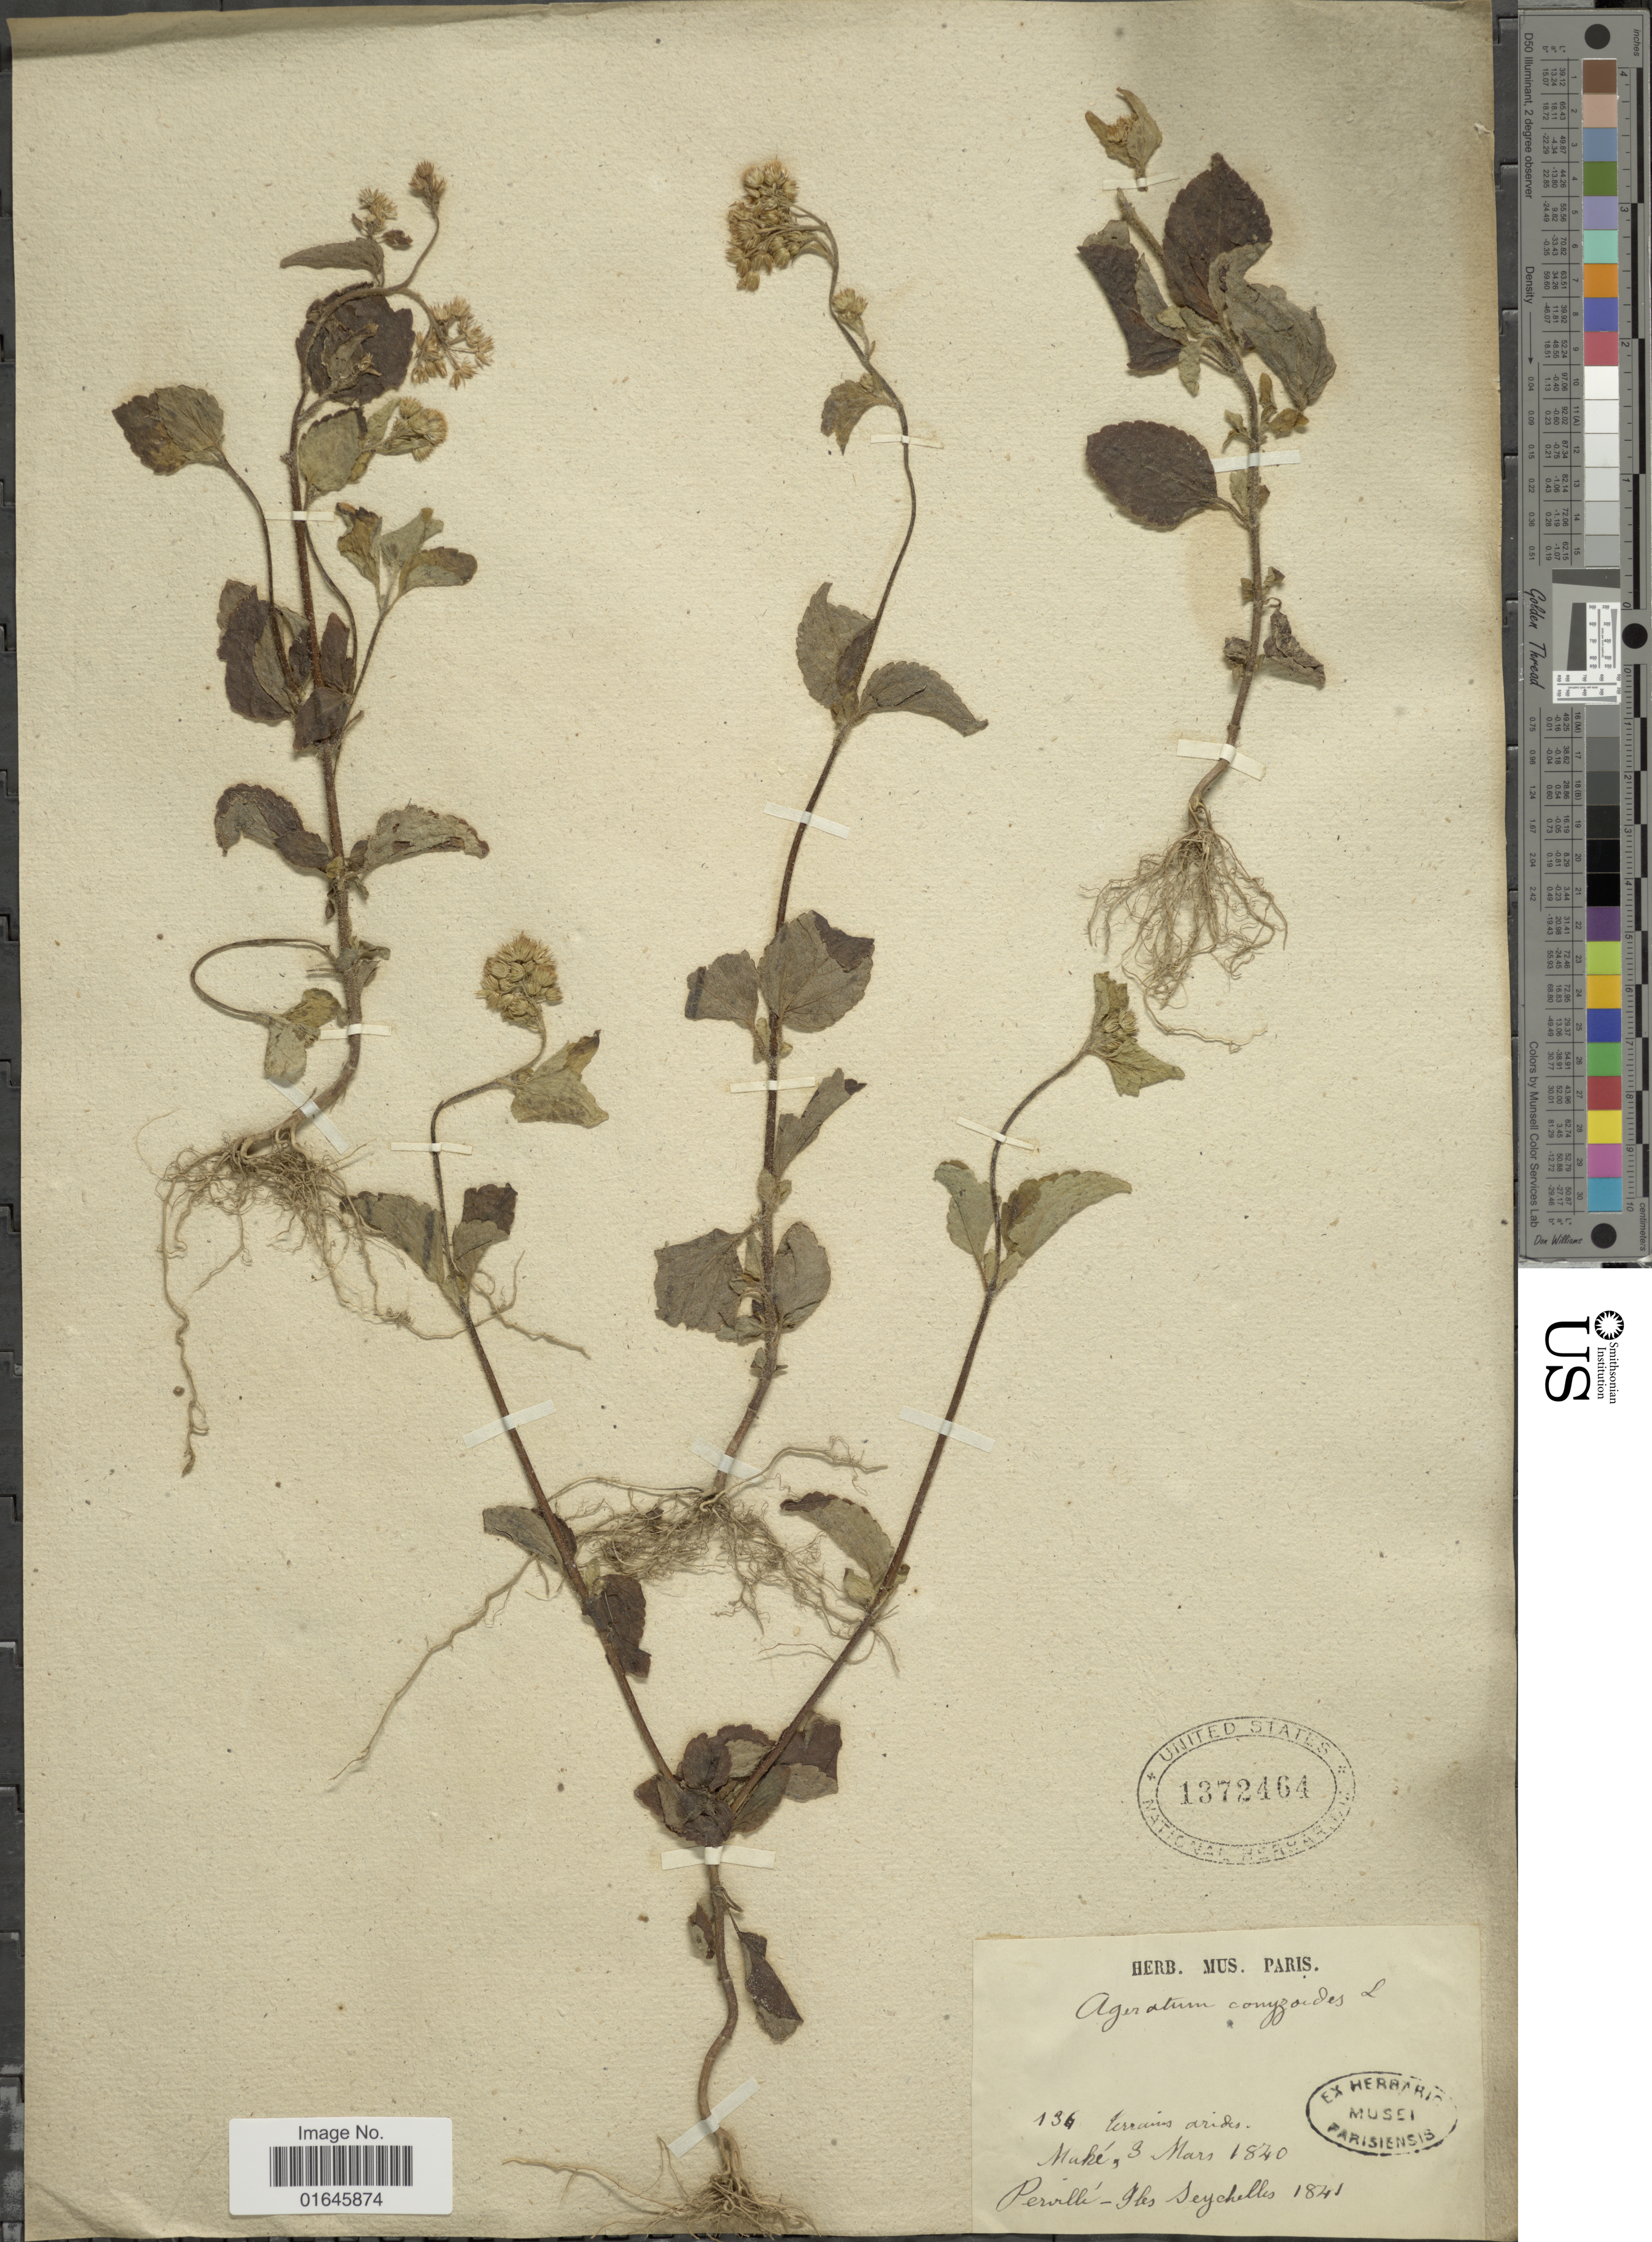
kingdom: Plantae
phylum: Tracheophyta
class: Magnoliopsida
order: Asterales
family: Asteraceae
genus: Ageratum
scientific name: Ageratum conyzoides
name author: L.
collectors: ex herb. Mus. Paraensis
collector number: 136*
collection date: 1840-03-03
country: Seychelles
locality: Perville- Ibs [interpreted]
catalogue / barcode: US 1372464